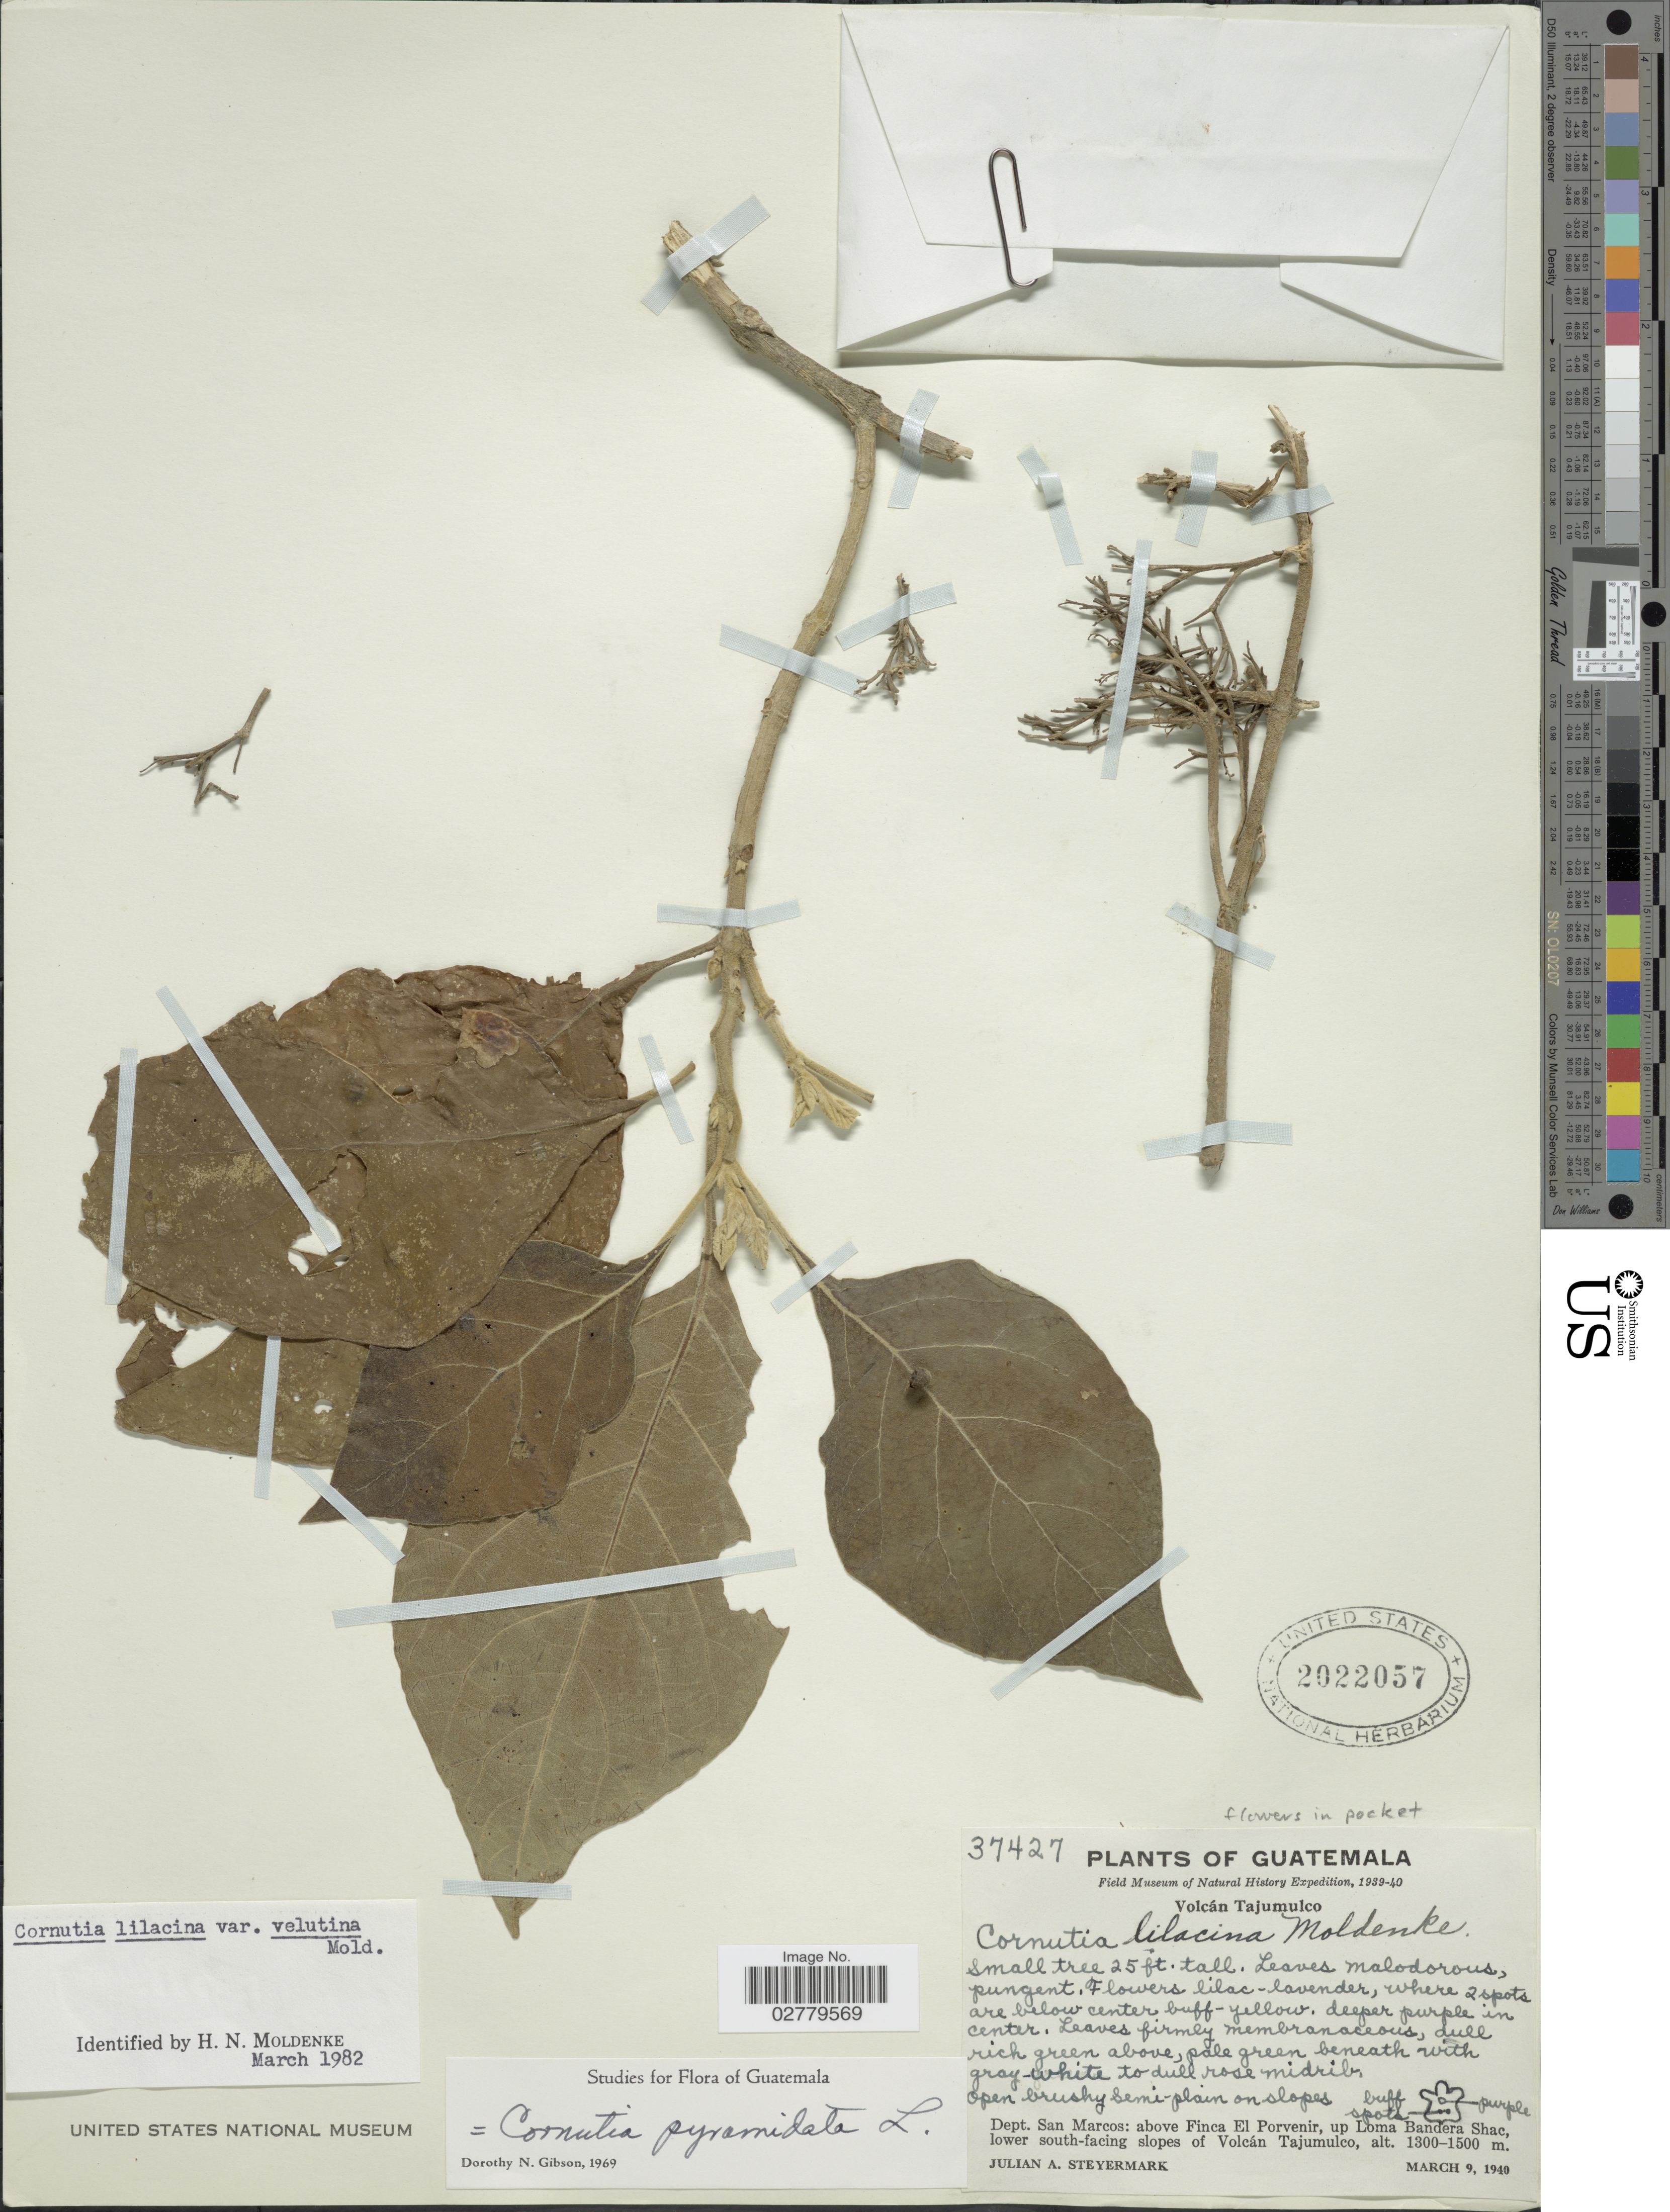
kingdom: Plantae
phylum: Tracheophyta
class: Magnoliopsida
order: Lamiales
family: Lamiaceae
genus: Cornutia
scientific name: Cornutia lilacina var. velutina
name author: Moldenke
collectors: J. Steyermark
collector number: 37427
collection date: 1940-03-09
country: Guatemala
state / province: San Marcos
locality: Volcán Tajumulco. above Finca El Porvenir, up Loma Bandera Shac, lower south-facing slopes of Volcán Tajumulco.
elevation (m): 1300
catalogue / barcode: US 2022057